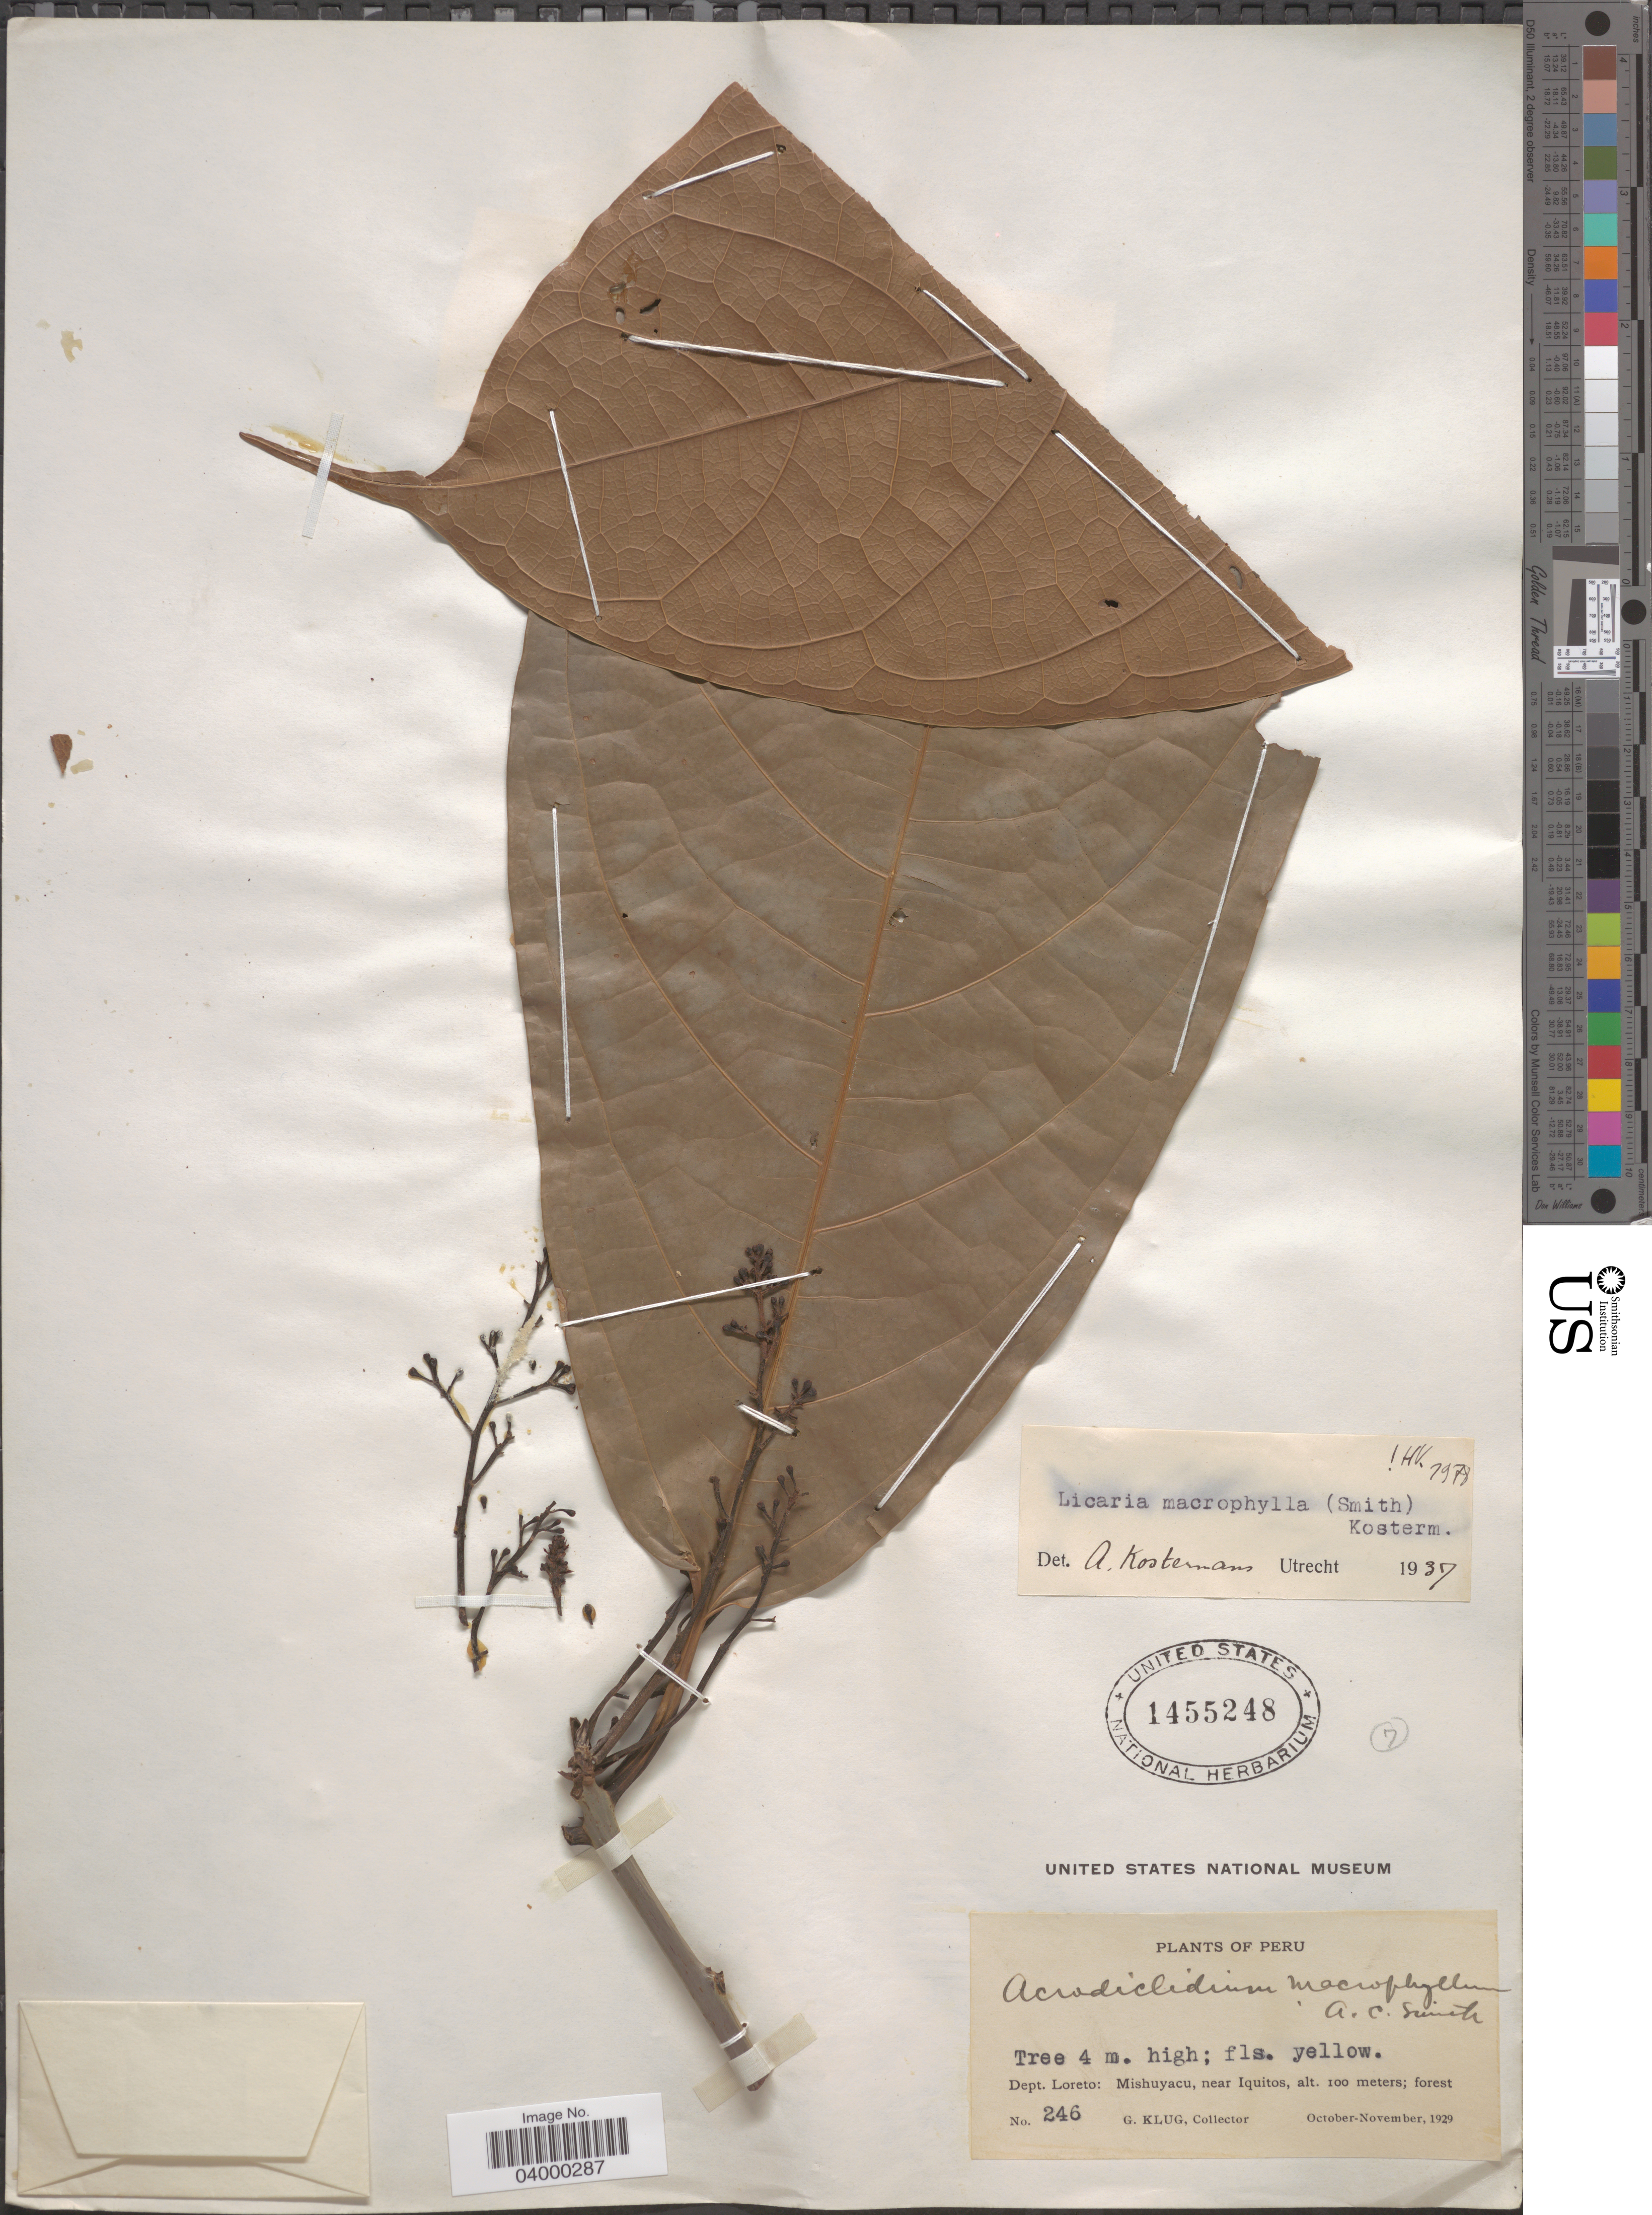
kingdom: Plantae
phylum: Tracheophyta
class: Magnoliopsida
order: Laurales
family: Lauraceae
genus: Licaria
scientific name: Licaria macrophylla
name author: (A.C. Sm.) Kosterm.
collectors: G. Klug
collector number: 246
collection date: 1929-10/1929-11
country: Peru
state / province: Loreto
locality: Dept. Loreto: Mishuyacu, near Iquitos.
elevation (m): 100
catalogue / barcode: US 1455248